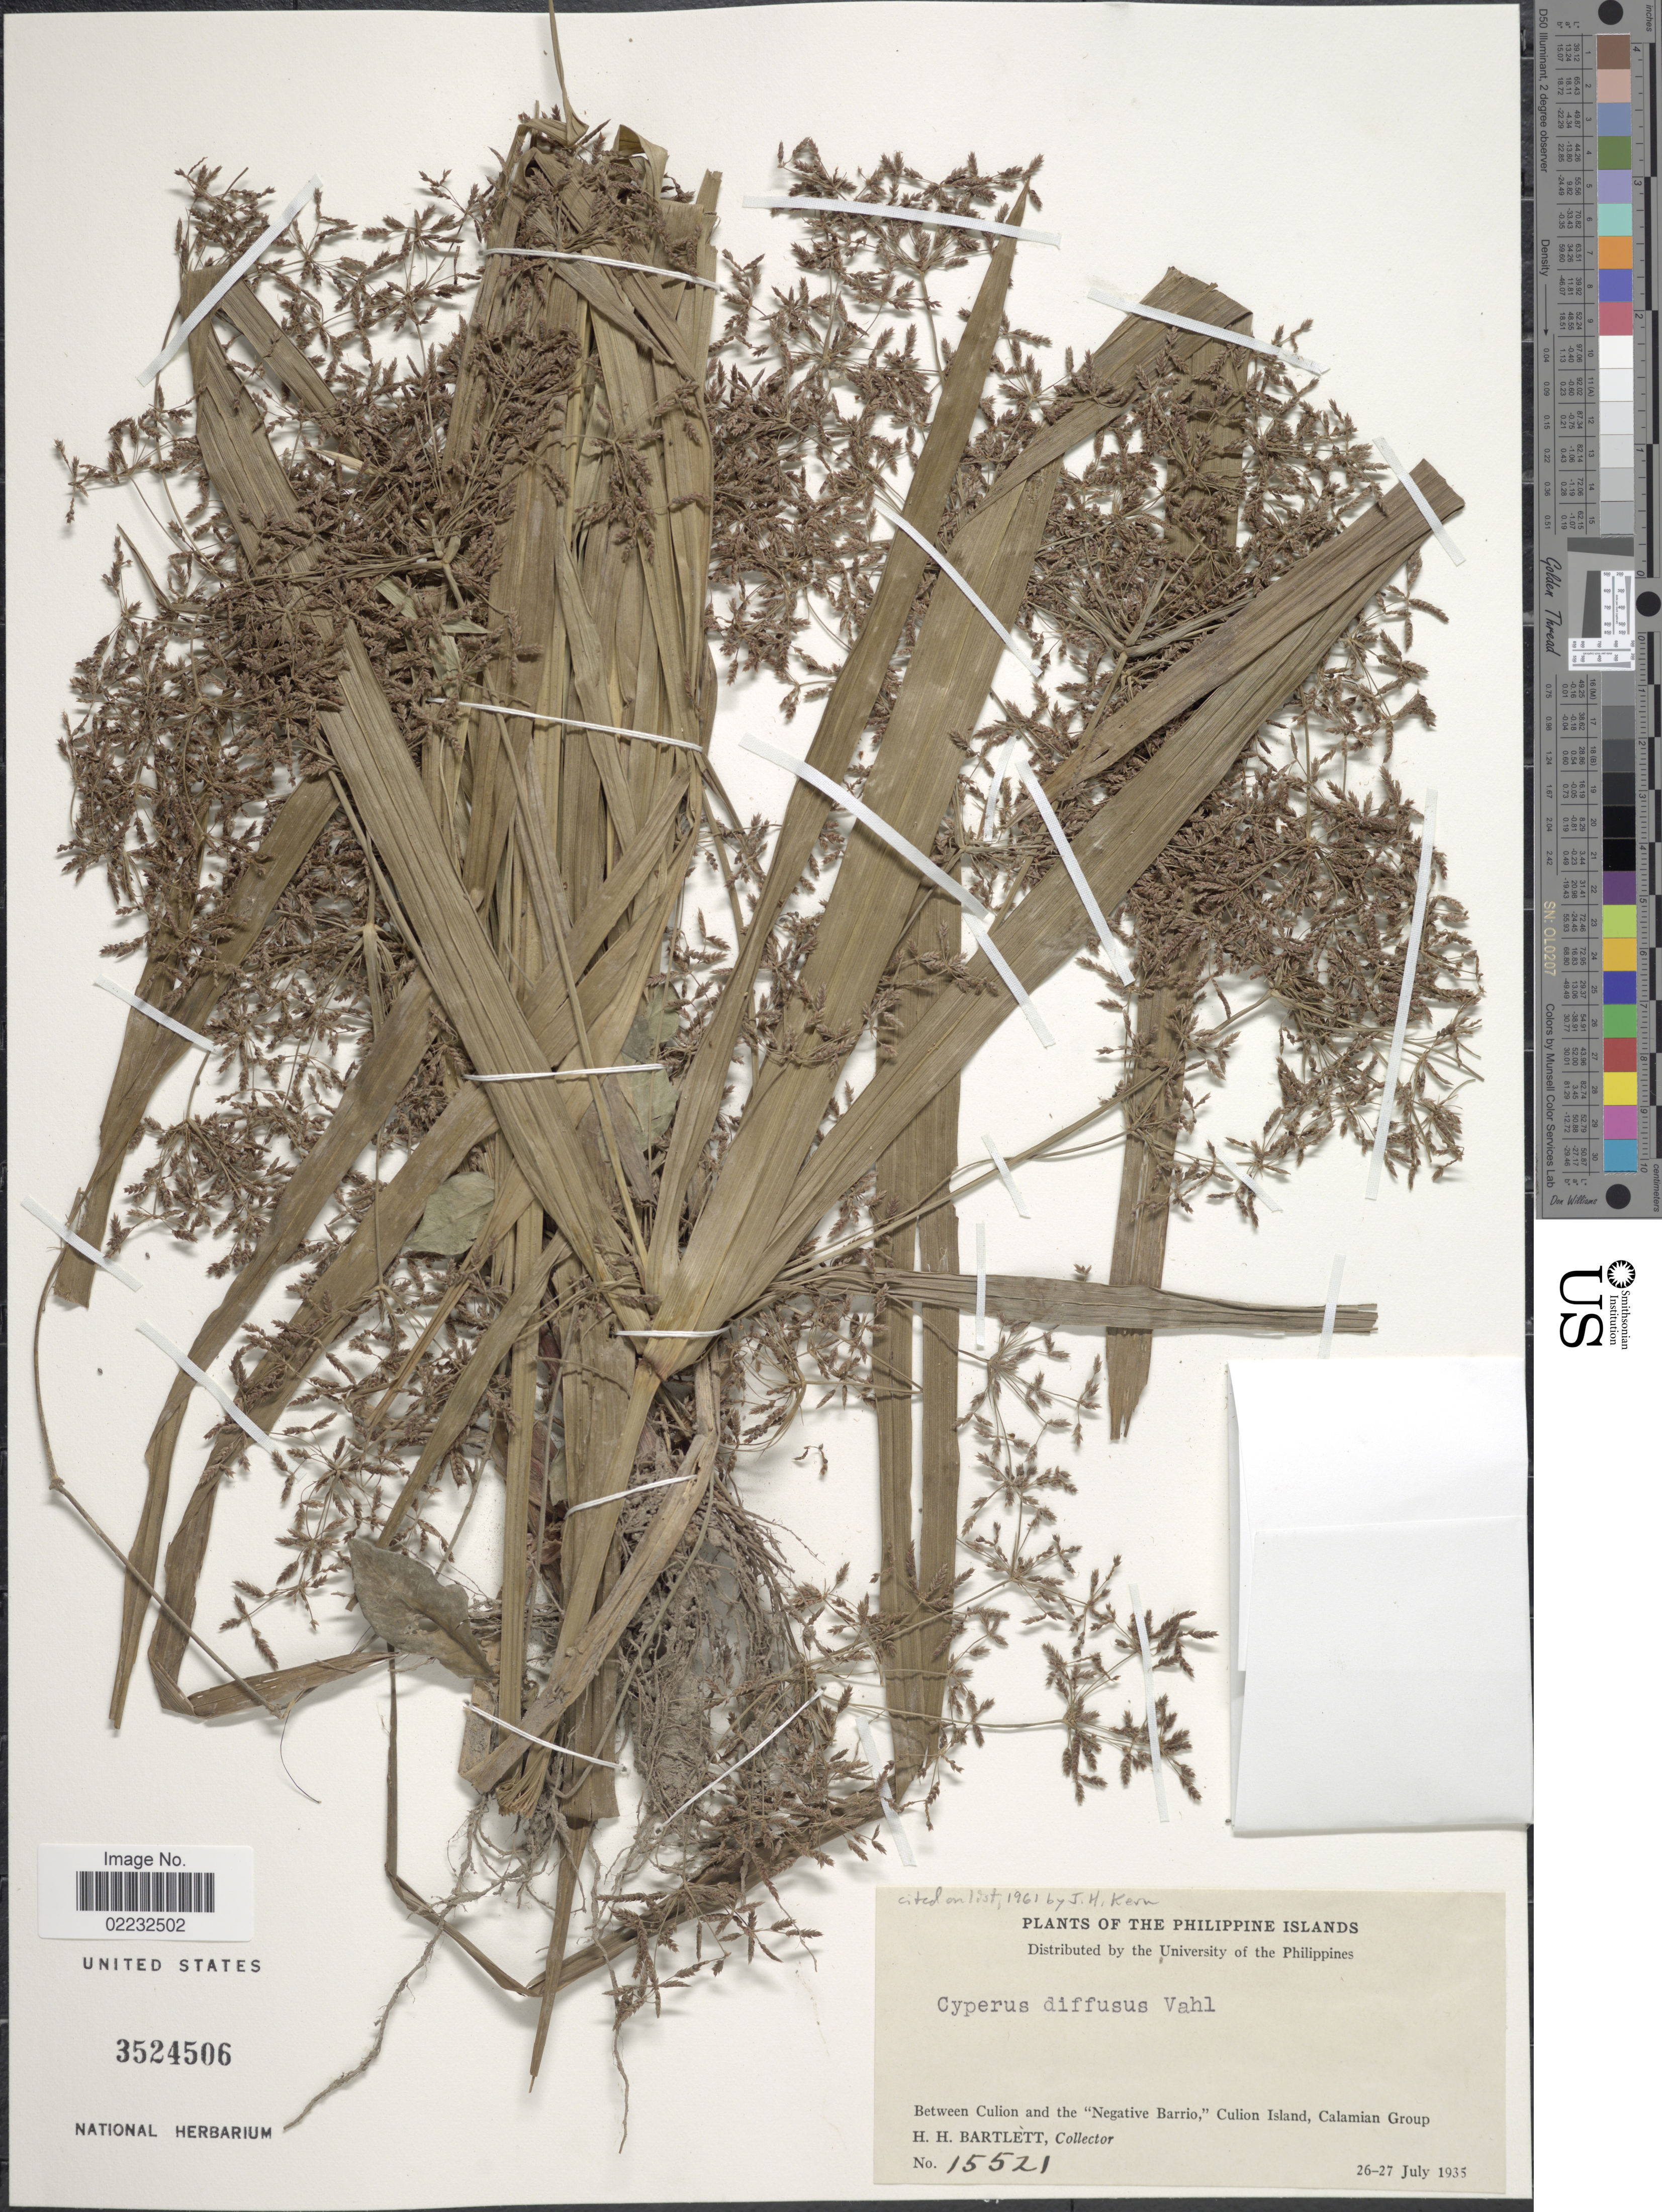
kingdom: Plantae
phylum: Tracheophyta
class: Liliopsida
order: Poales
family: Cyperaceae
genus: Cyperus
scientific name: Cyperus diffusus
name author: Vahl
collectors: H. H. Bartlett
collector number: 15521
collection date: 1935-07-26/1935-07-27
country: Philippines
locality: Between Culion and the "Negative Barrio", Culion Island, Calamian Group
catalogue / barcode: US 3524506